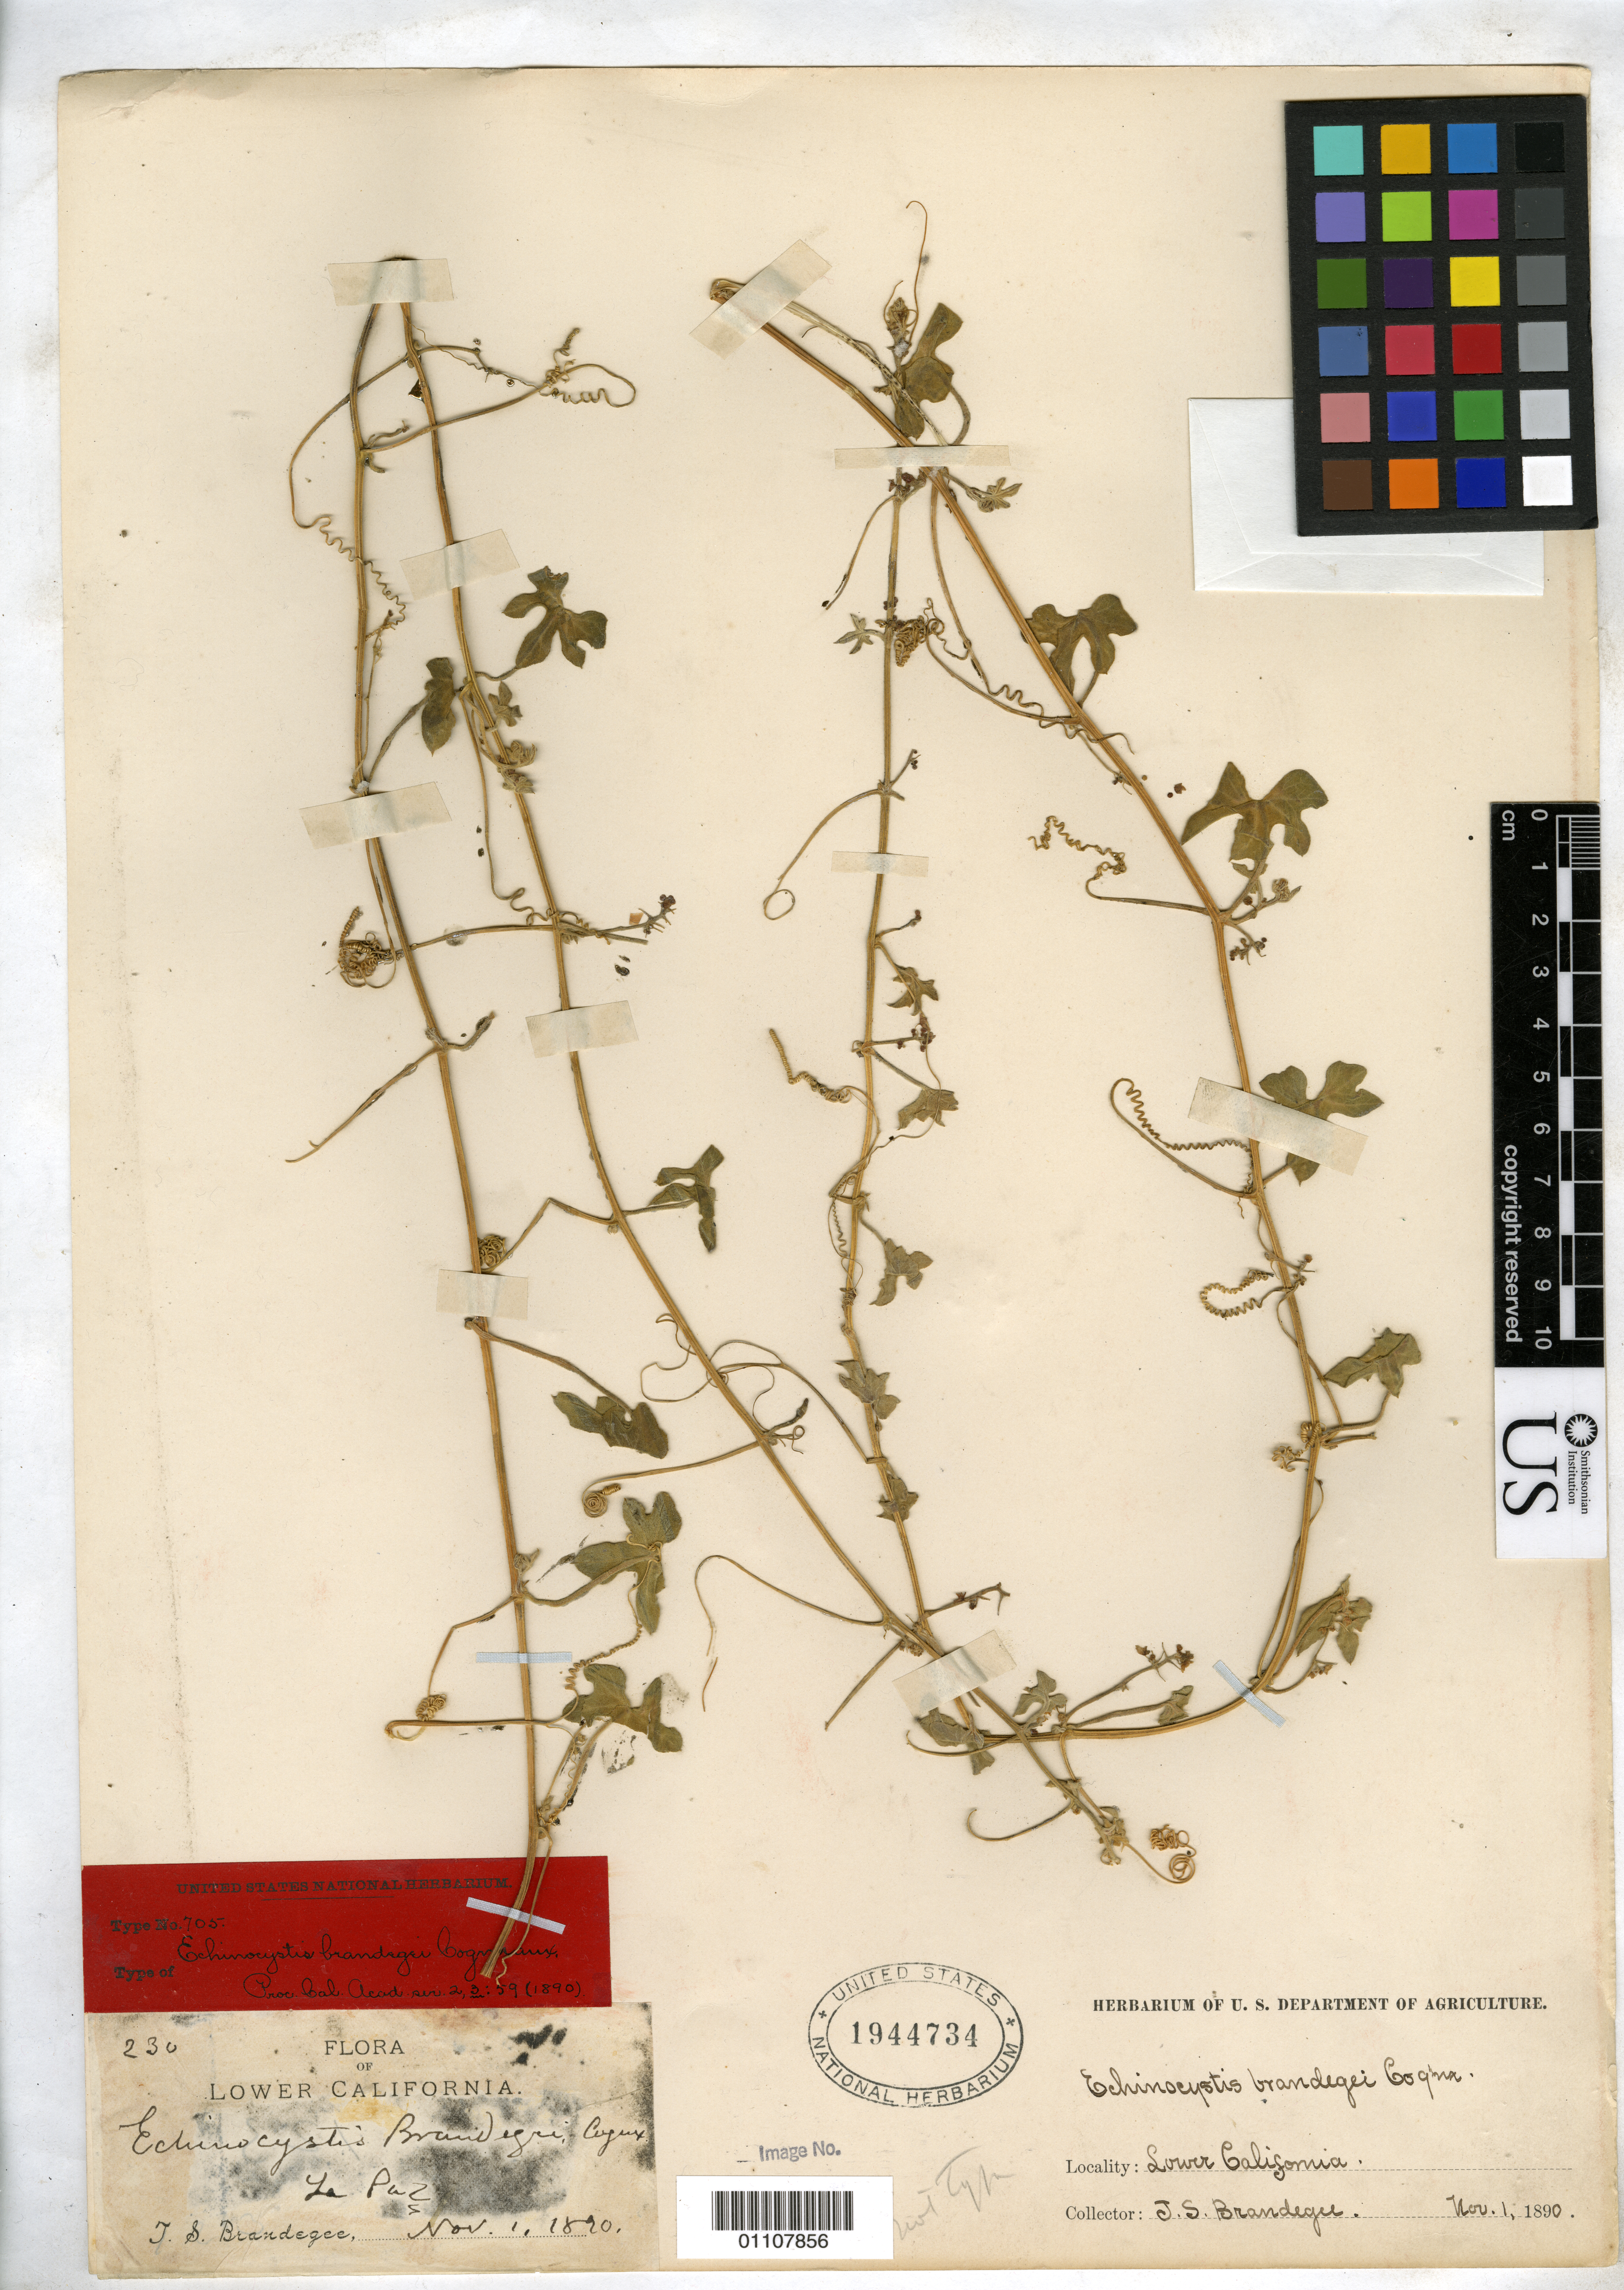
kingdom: Plantae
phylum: Tracheophyta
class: Magnoliopsida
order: Cucurbitales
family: Cucurbitaceae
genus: Echinopepon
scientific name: Echinopepon insularis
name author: S. Watson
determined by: Strong, Mark T., (BOT), Smithsonian Institution - National Museum of Natural History (UNITED STATES)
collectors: T. S. Brandegee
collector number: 230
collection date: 1890-11-01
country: Mexico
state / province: Baja California Sur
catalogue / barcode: US 1944734